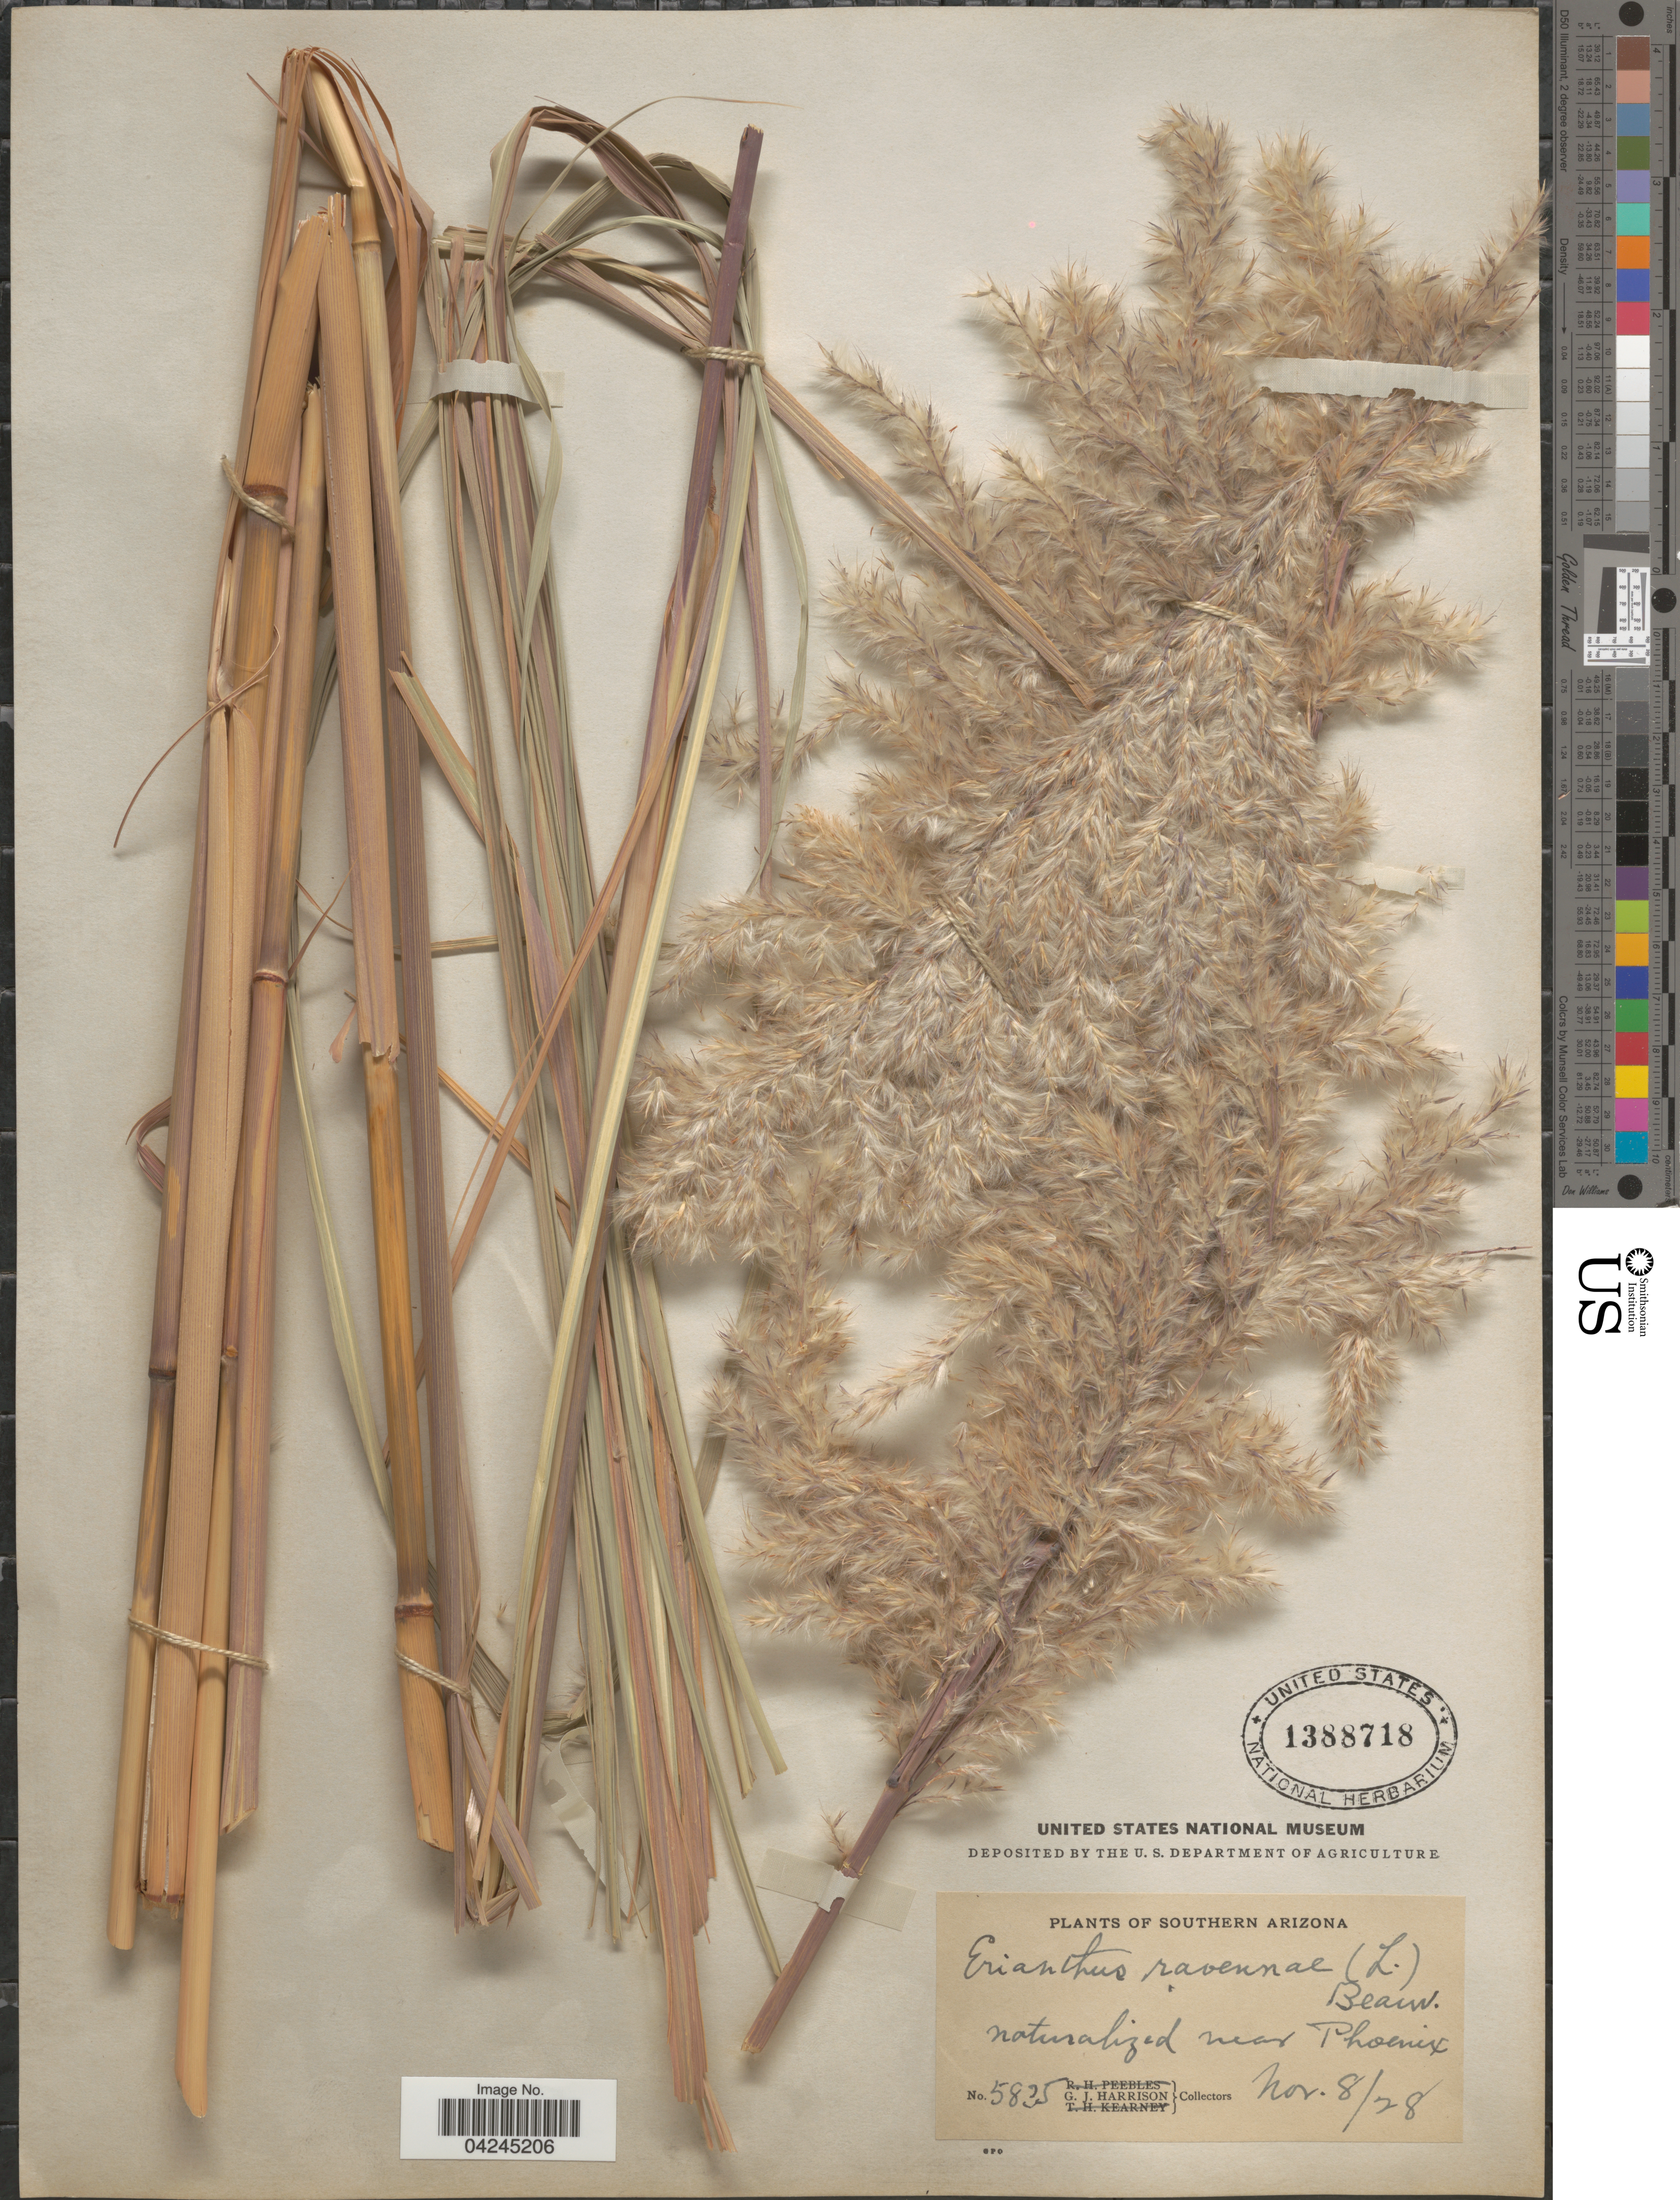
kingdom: Plantae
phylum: Tracheophyta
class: Liliopsida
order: Poales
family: Poaceae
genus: Erianthus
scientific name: Erianthus giganteus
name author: (Walter) P. Beauv.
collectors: G. J. Harrison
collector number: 5835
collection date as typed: Transcribed d/m/y: 8/11/28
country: United States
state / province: Arizona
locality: Southern Arizona. Near Phoenix.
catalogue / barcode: US 1388718